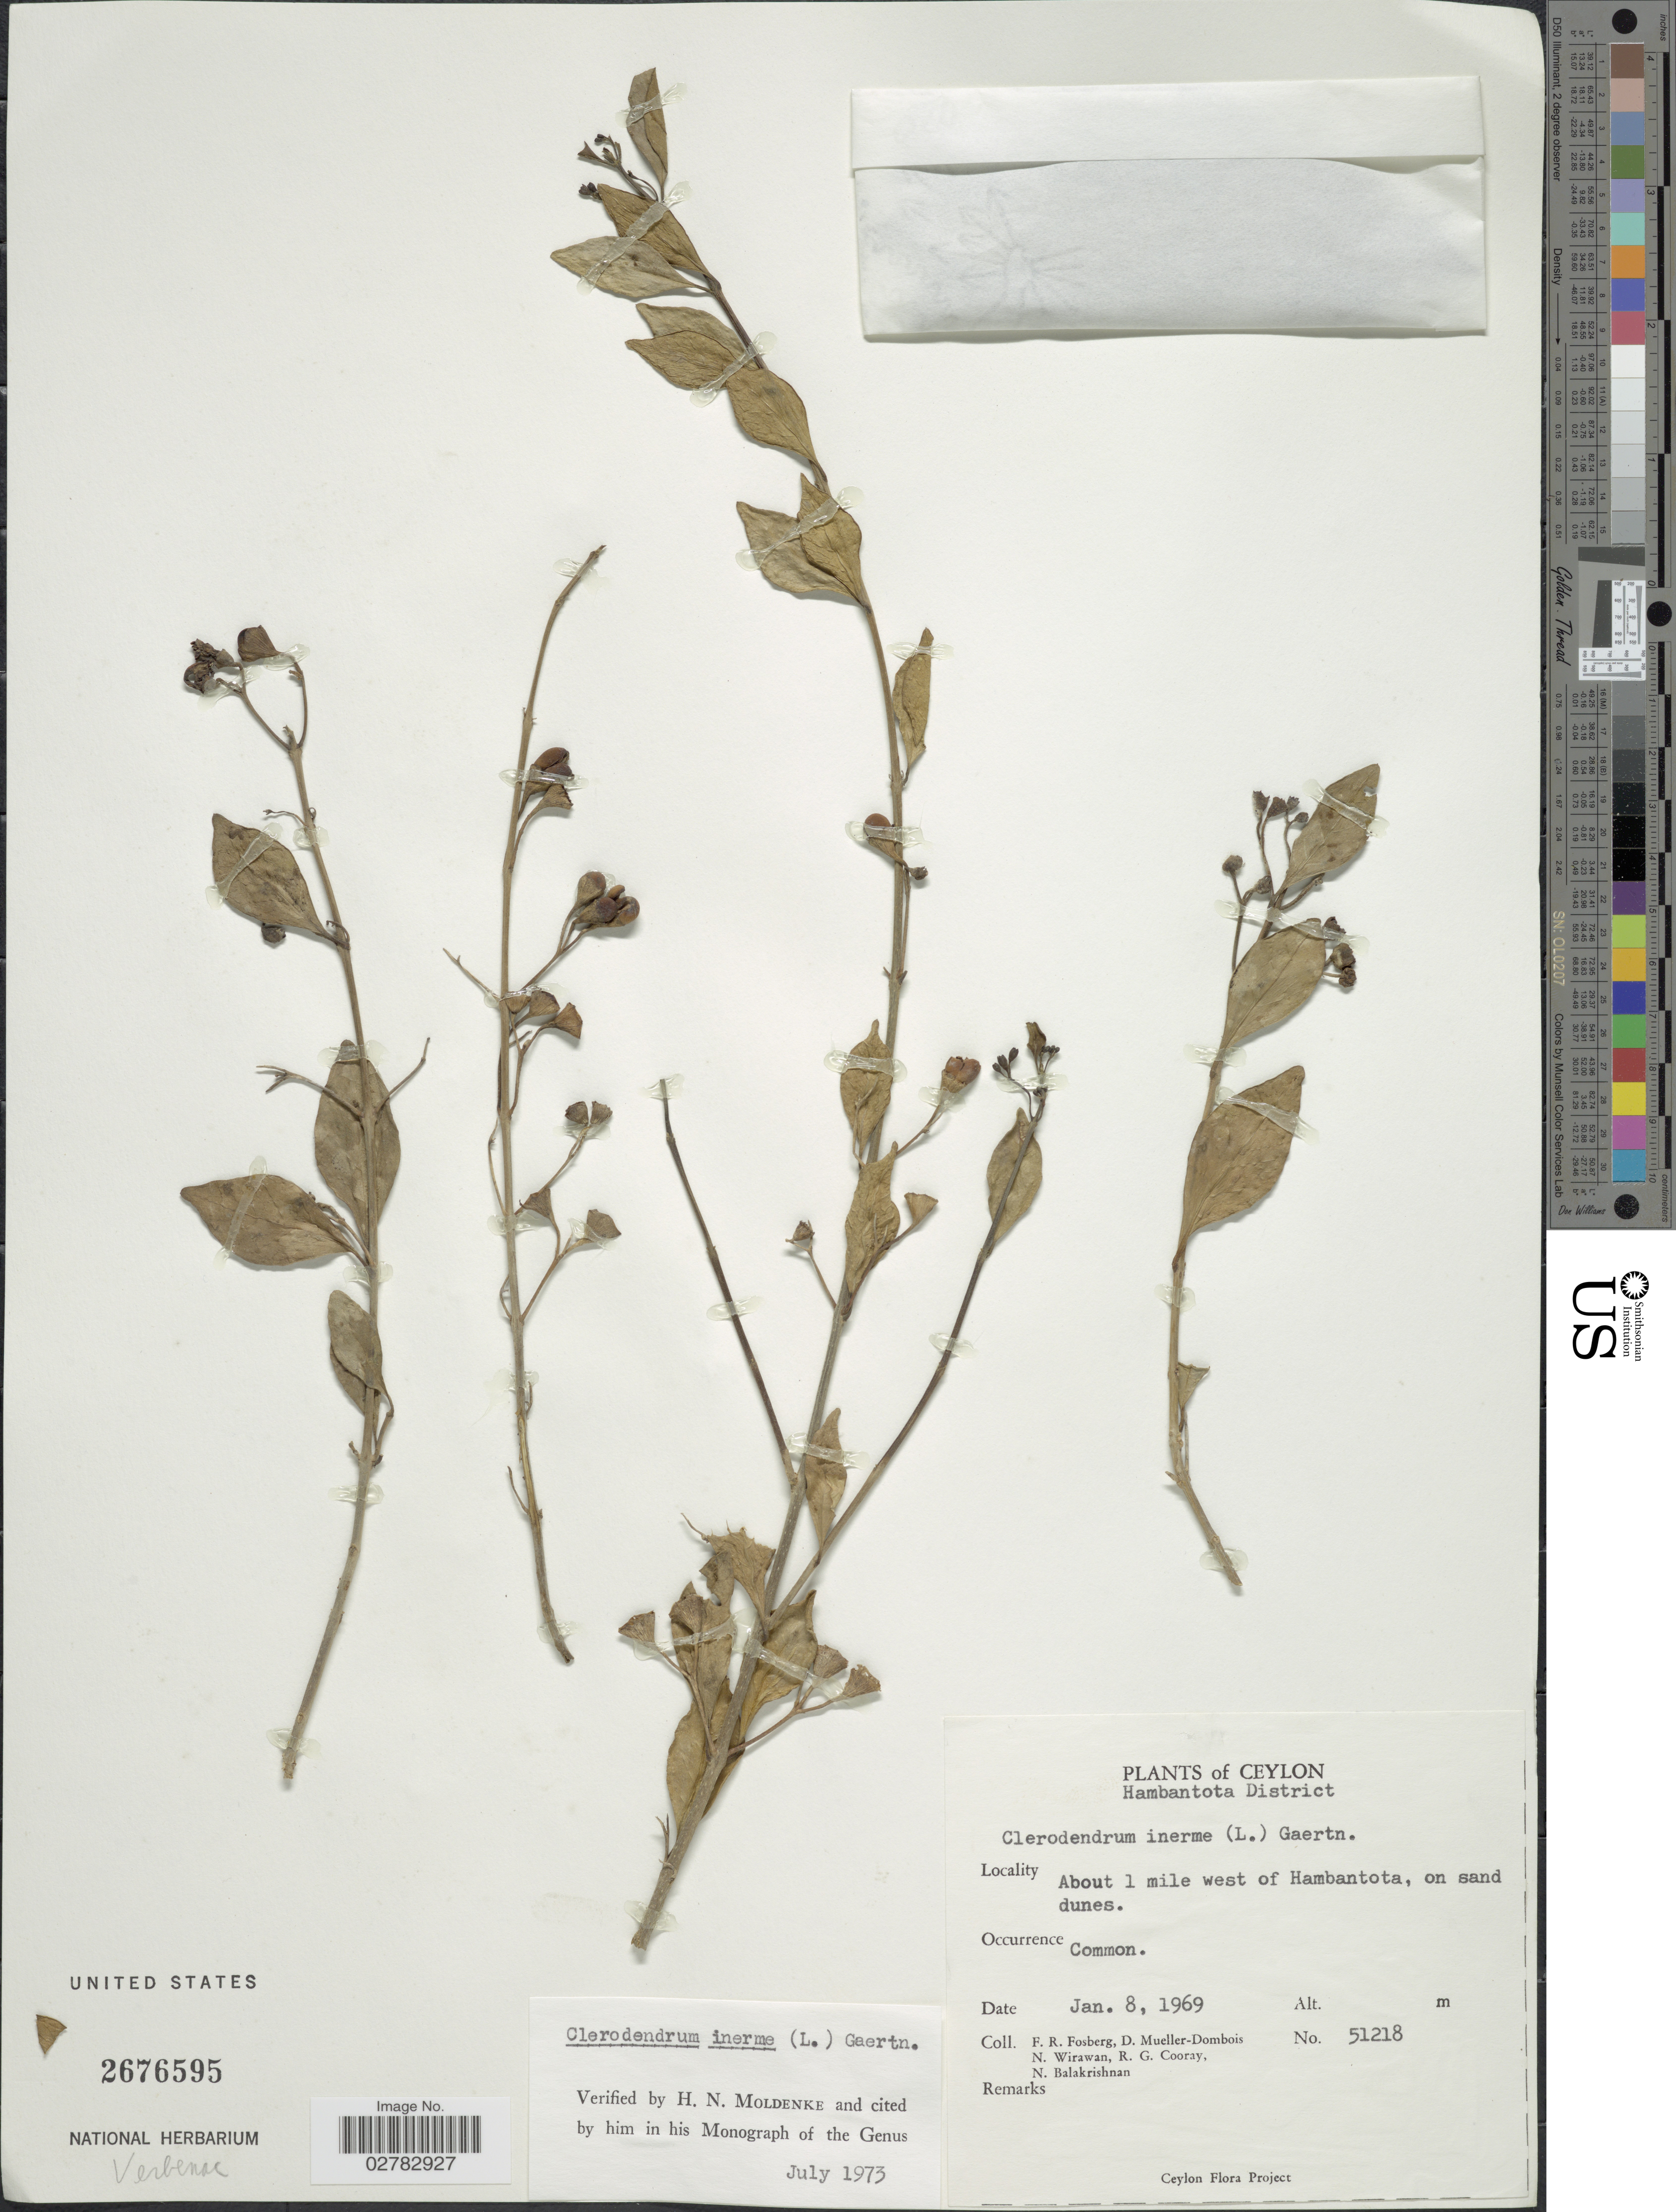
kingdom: Plantae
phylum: Tracheophyta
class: Magnoliopsida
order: Lamiales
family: Lamiaceae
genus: Clerodendrum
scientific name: Clerodendrum inerme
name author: (L.) Gaertn.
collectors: F. R. Fosberg, D. Mueller-Dombois, N. Wirawan, R. Cooray & N. Balakrishnan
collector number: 51218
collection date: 1969-01-08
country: Sri Lanka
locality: Ceylon. Hambantota District. About 1 mile west of Hambantota, on sand dunes.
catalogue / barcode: US 2676595